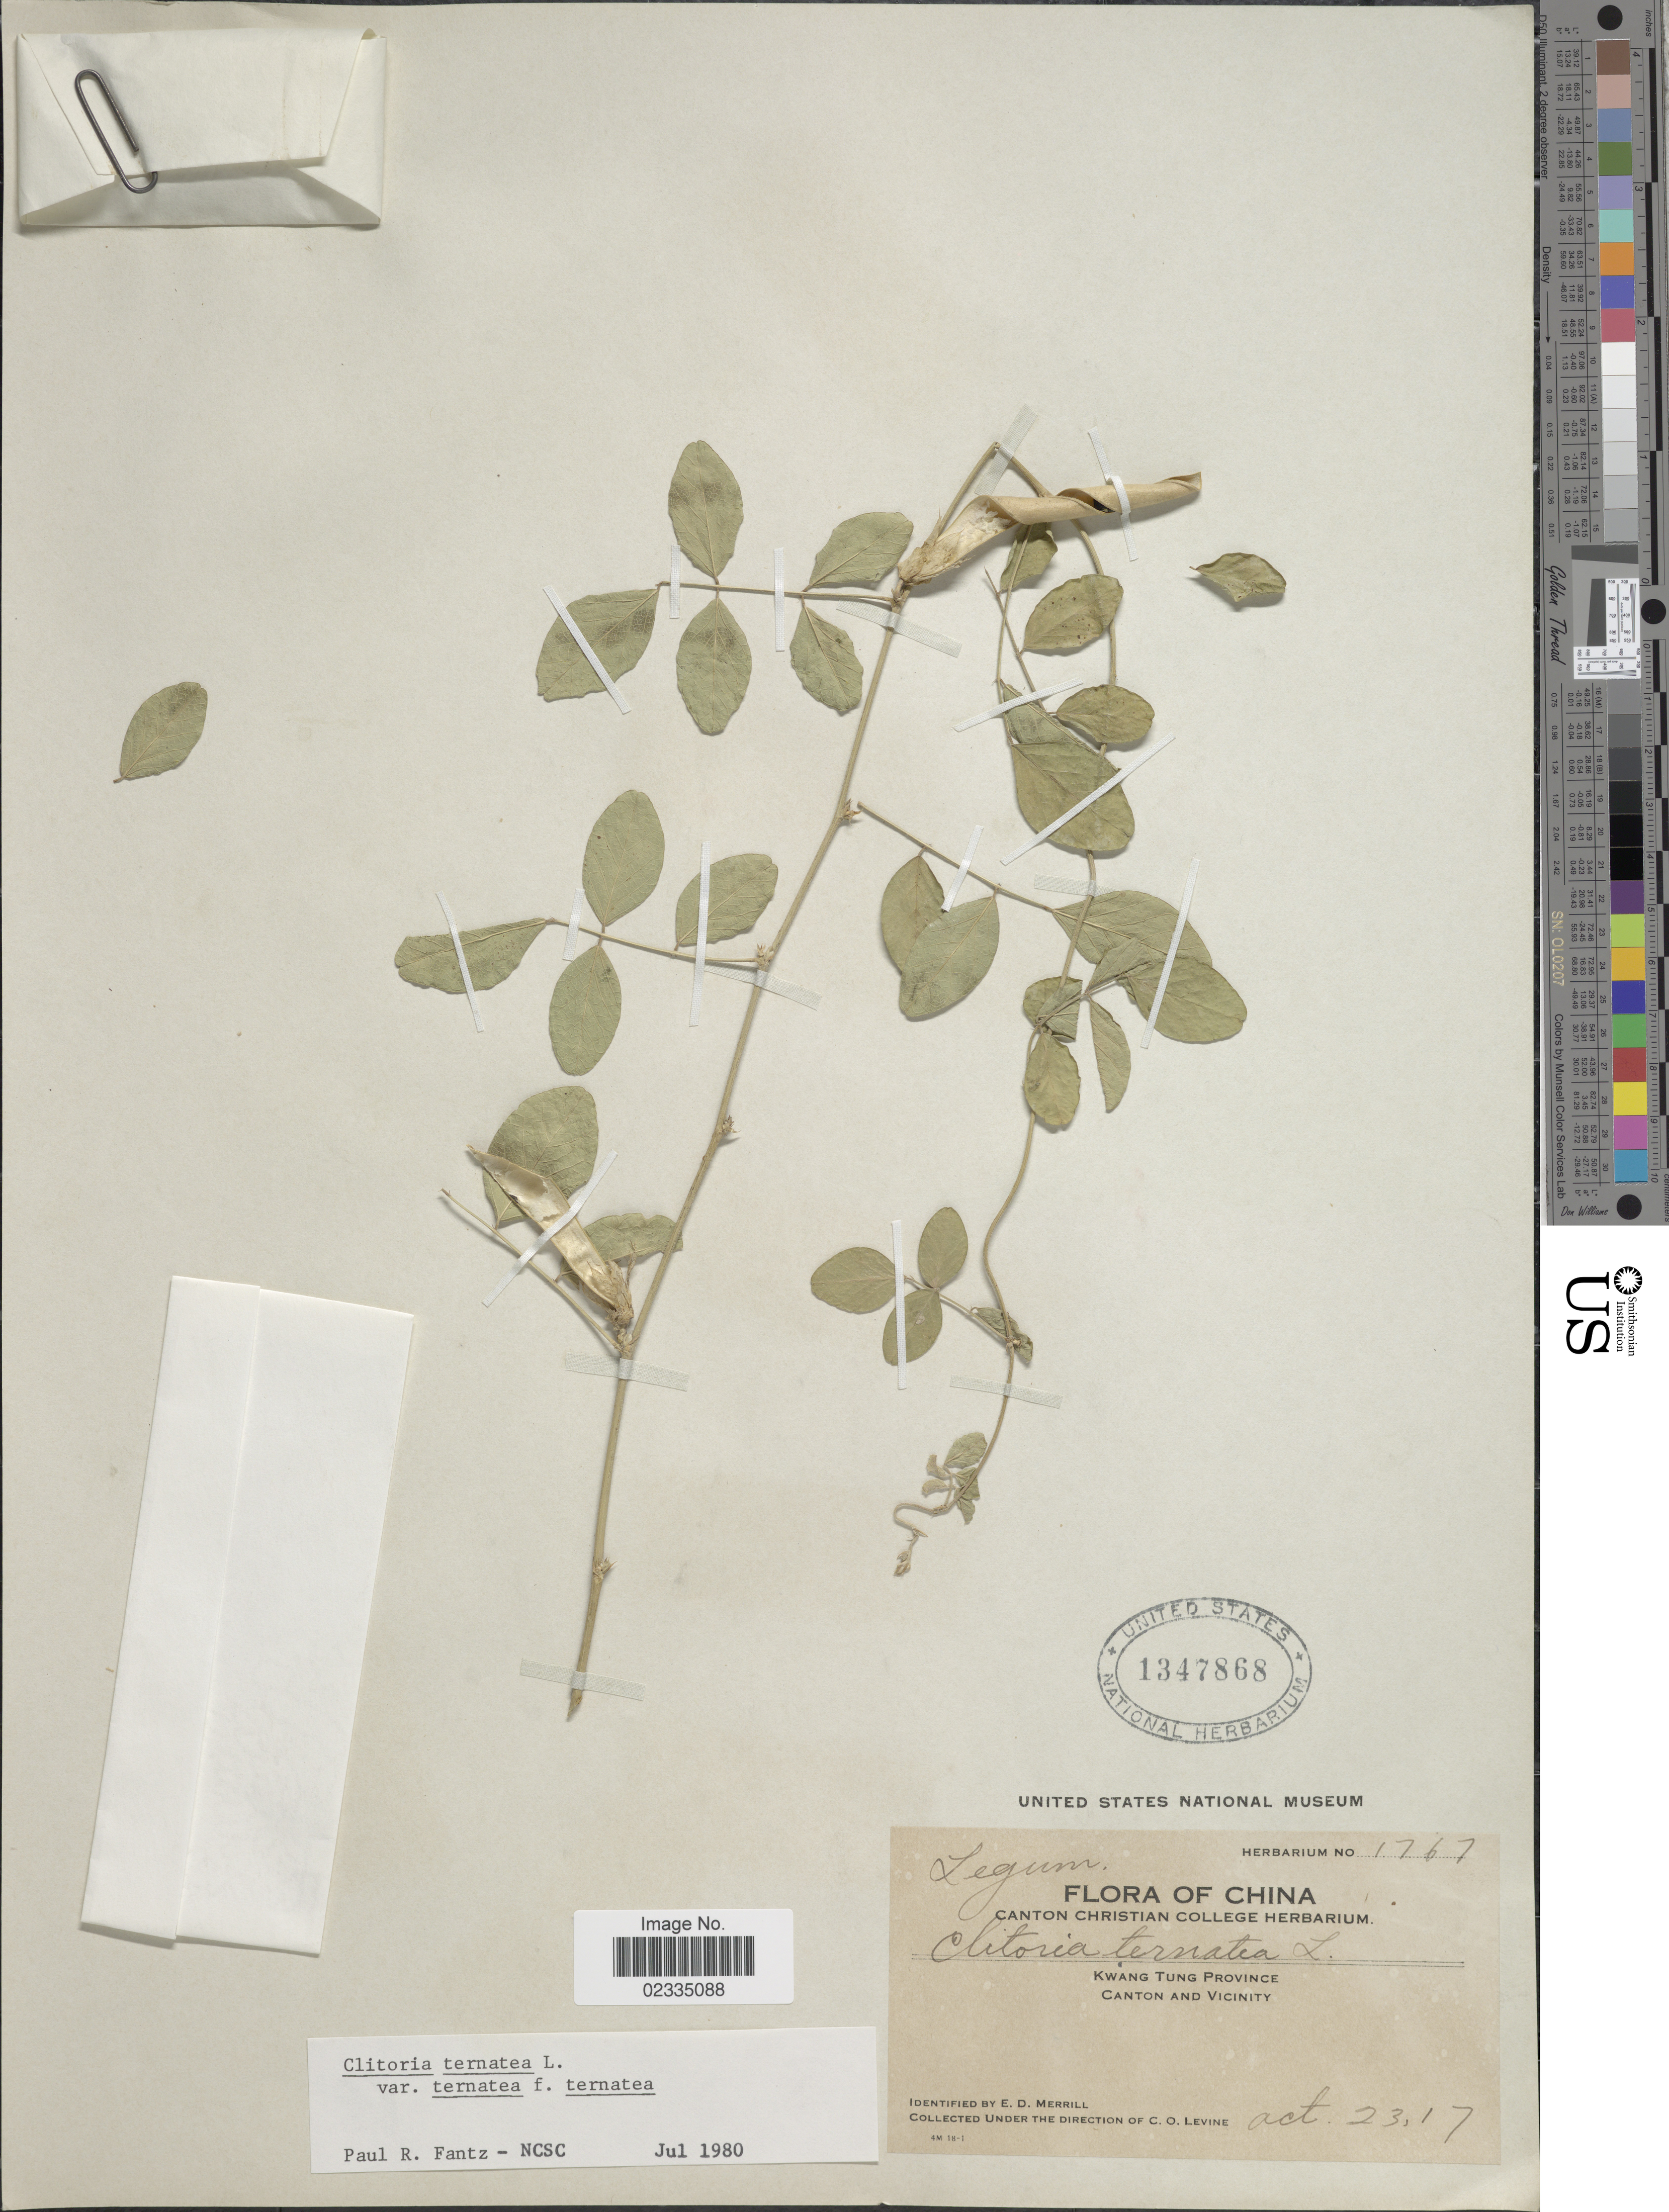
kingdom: Plantae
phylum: Tracheophyta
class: Magnoliopsida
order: Fabales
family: Fabaceae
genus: Clitoria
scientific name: Clitoria ternatea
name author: L.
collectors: C. O. Levine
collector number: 1767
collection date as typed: Transcribed d/m/y: 23/10/17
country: China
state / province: Guangdong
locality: Kwang Tung Province, Canton and Vicinity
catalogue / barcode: US 1347868